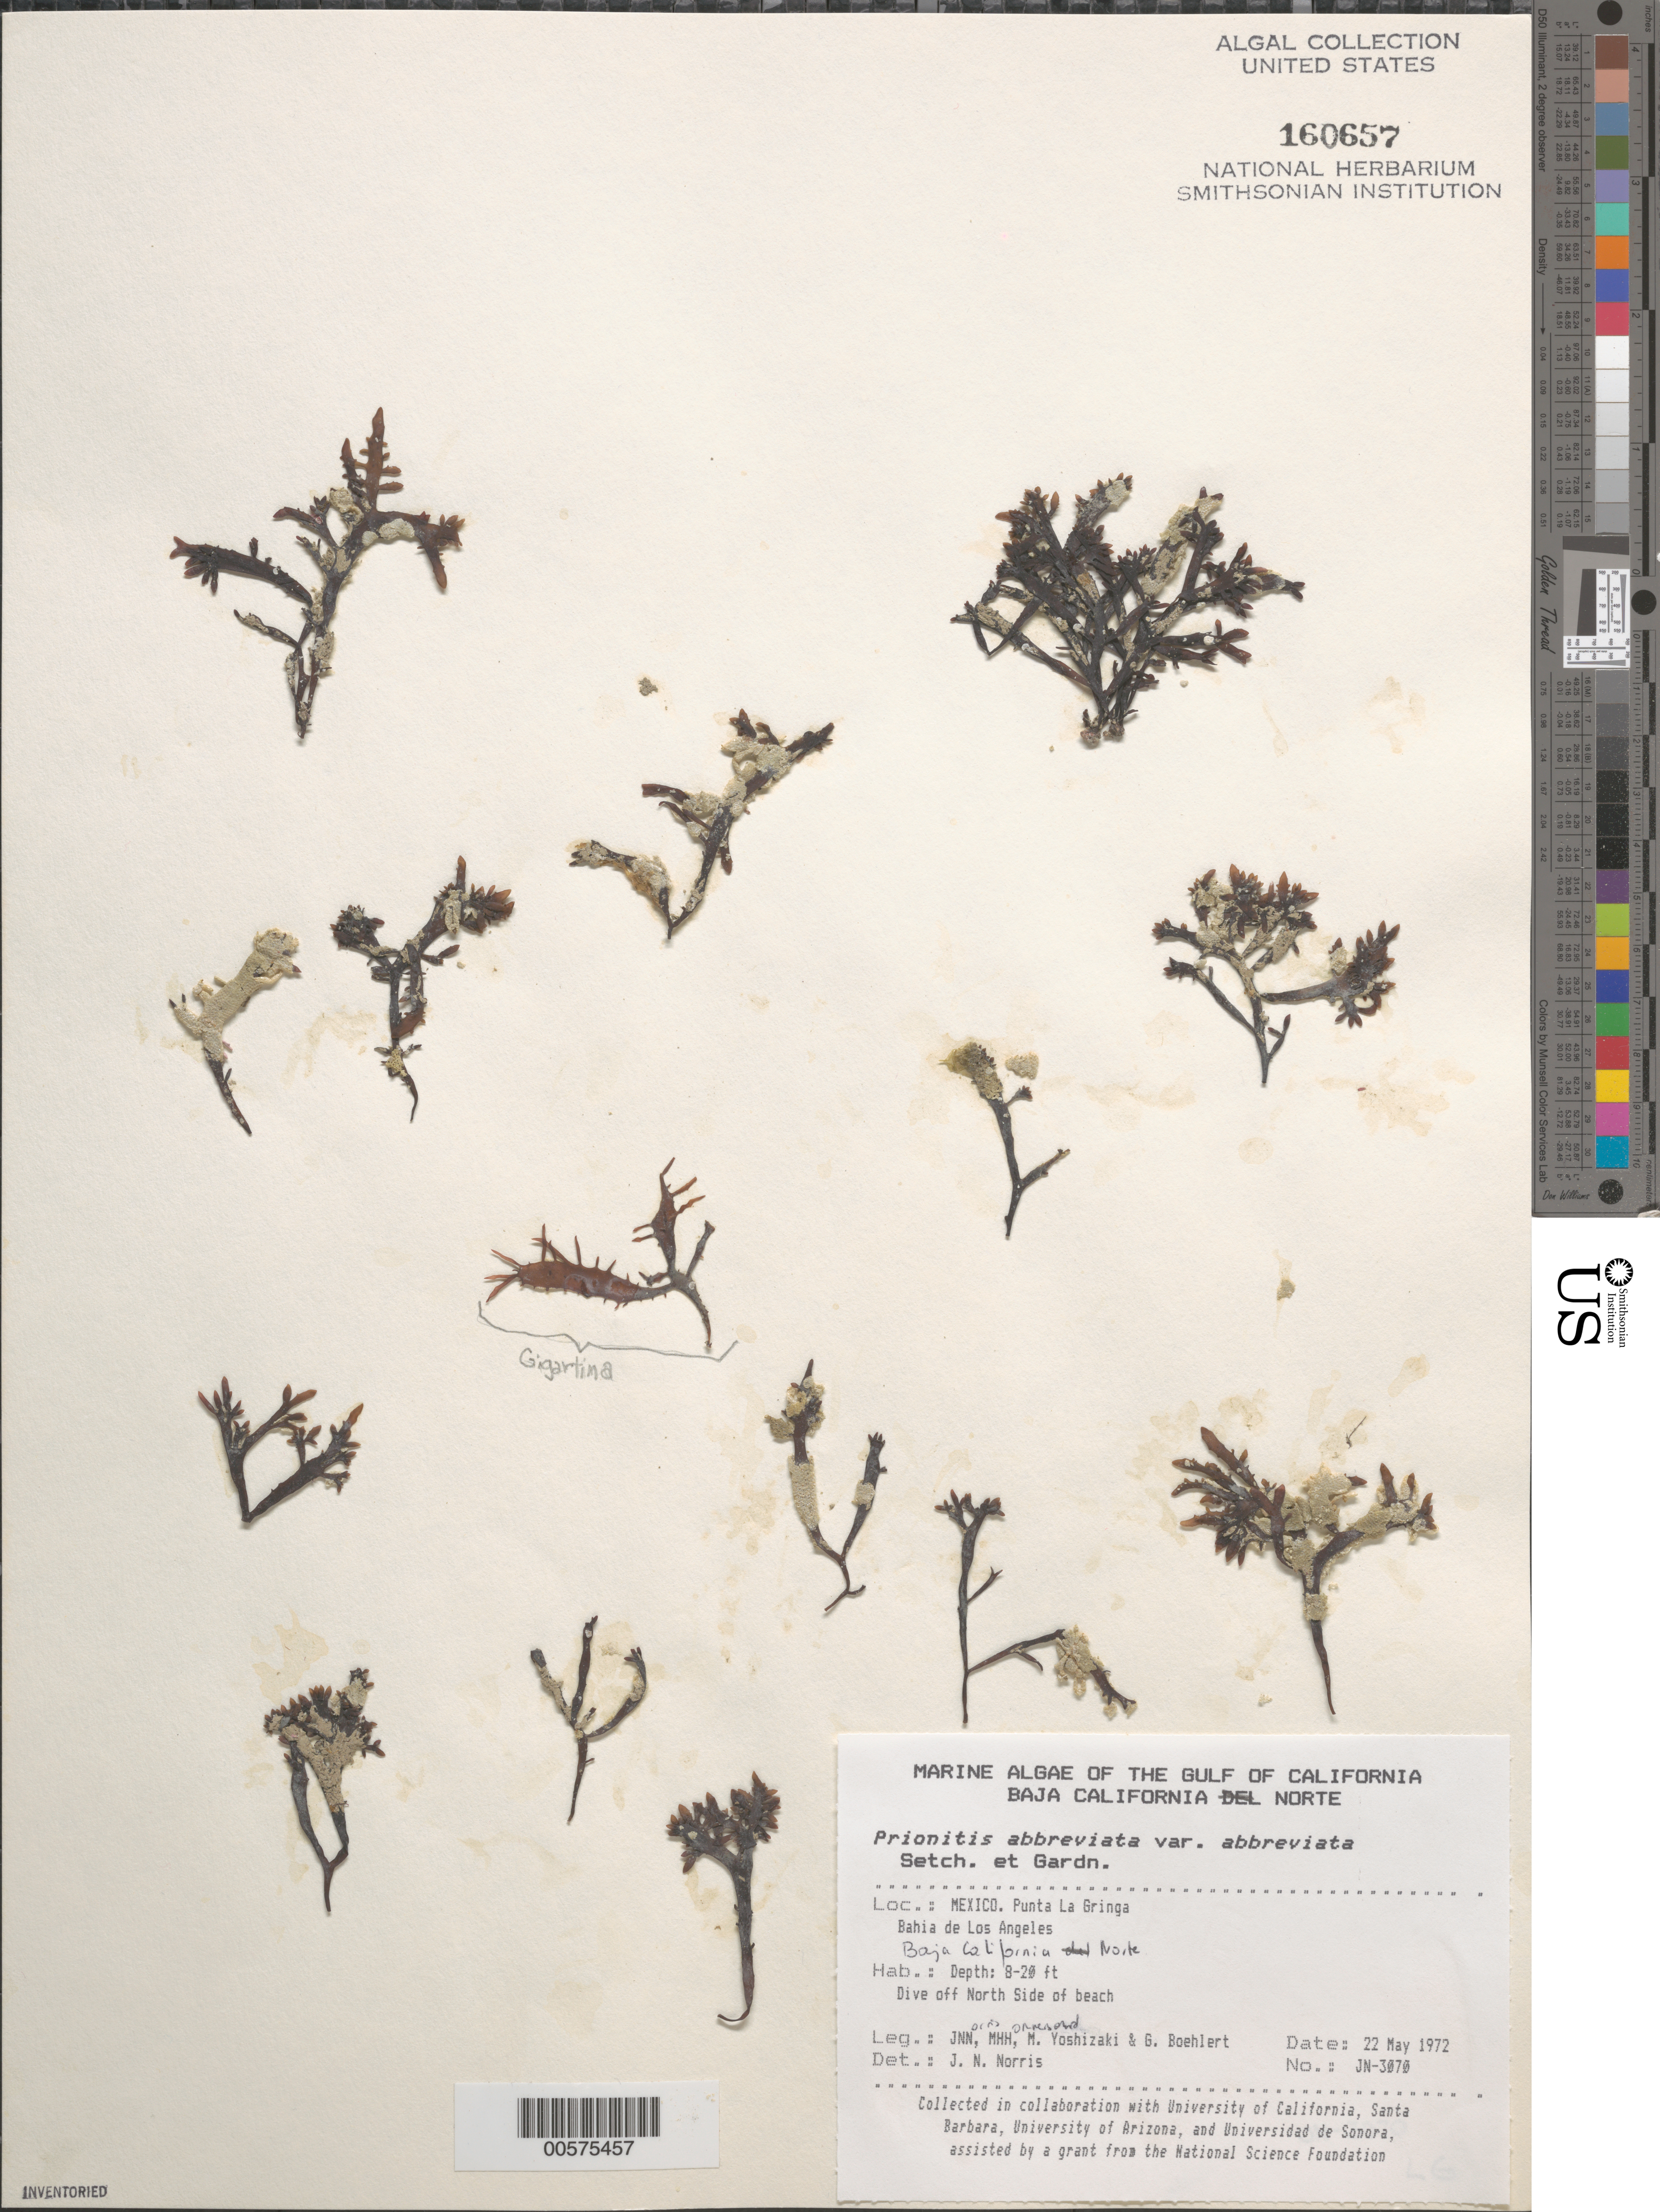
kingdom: Plantae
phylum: Rhodophyta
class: Florideophyceae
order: Cryptonemiales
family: Cryptonemiaceae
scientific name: Prionitis abbreviata var. abbreviata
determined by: Norris, James N.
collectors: J. N. Norris, M. H. Hommersand, M. Yoshizaki & G. Boehlert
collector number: JN-3070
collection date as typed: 22 May 1972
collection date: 1972-05-22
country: Mexico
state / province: Baja California Norte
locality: Punta La Gringa, Bahia de los Angeles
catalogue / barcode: US 160657